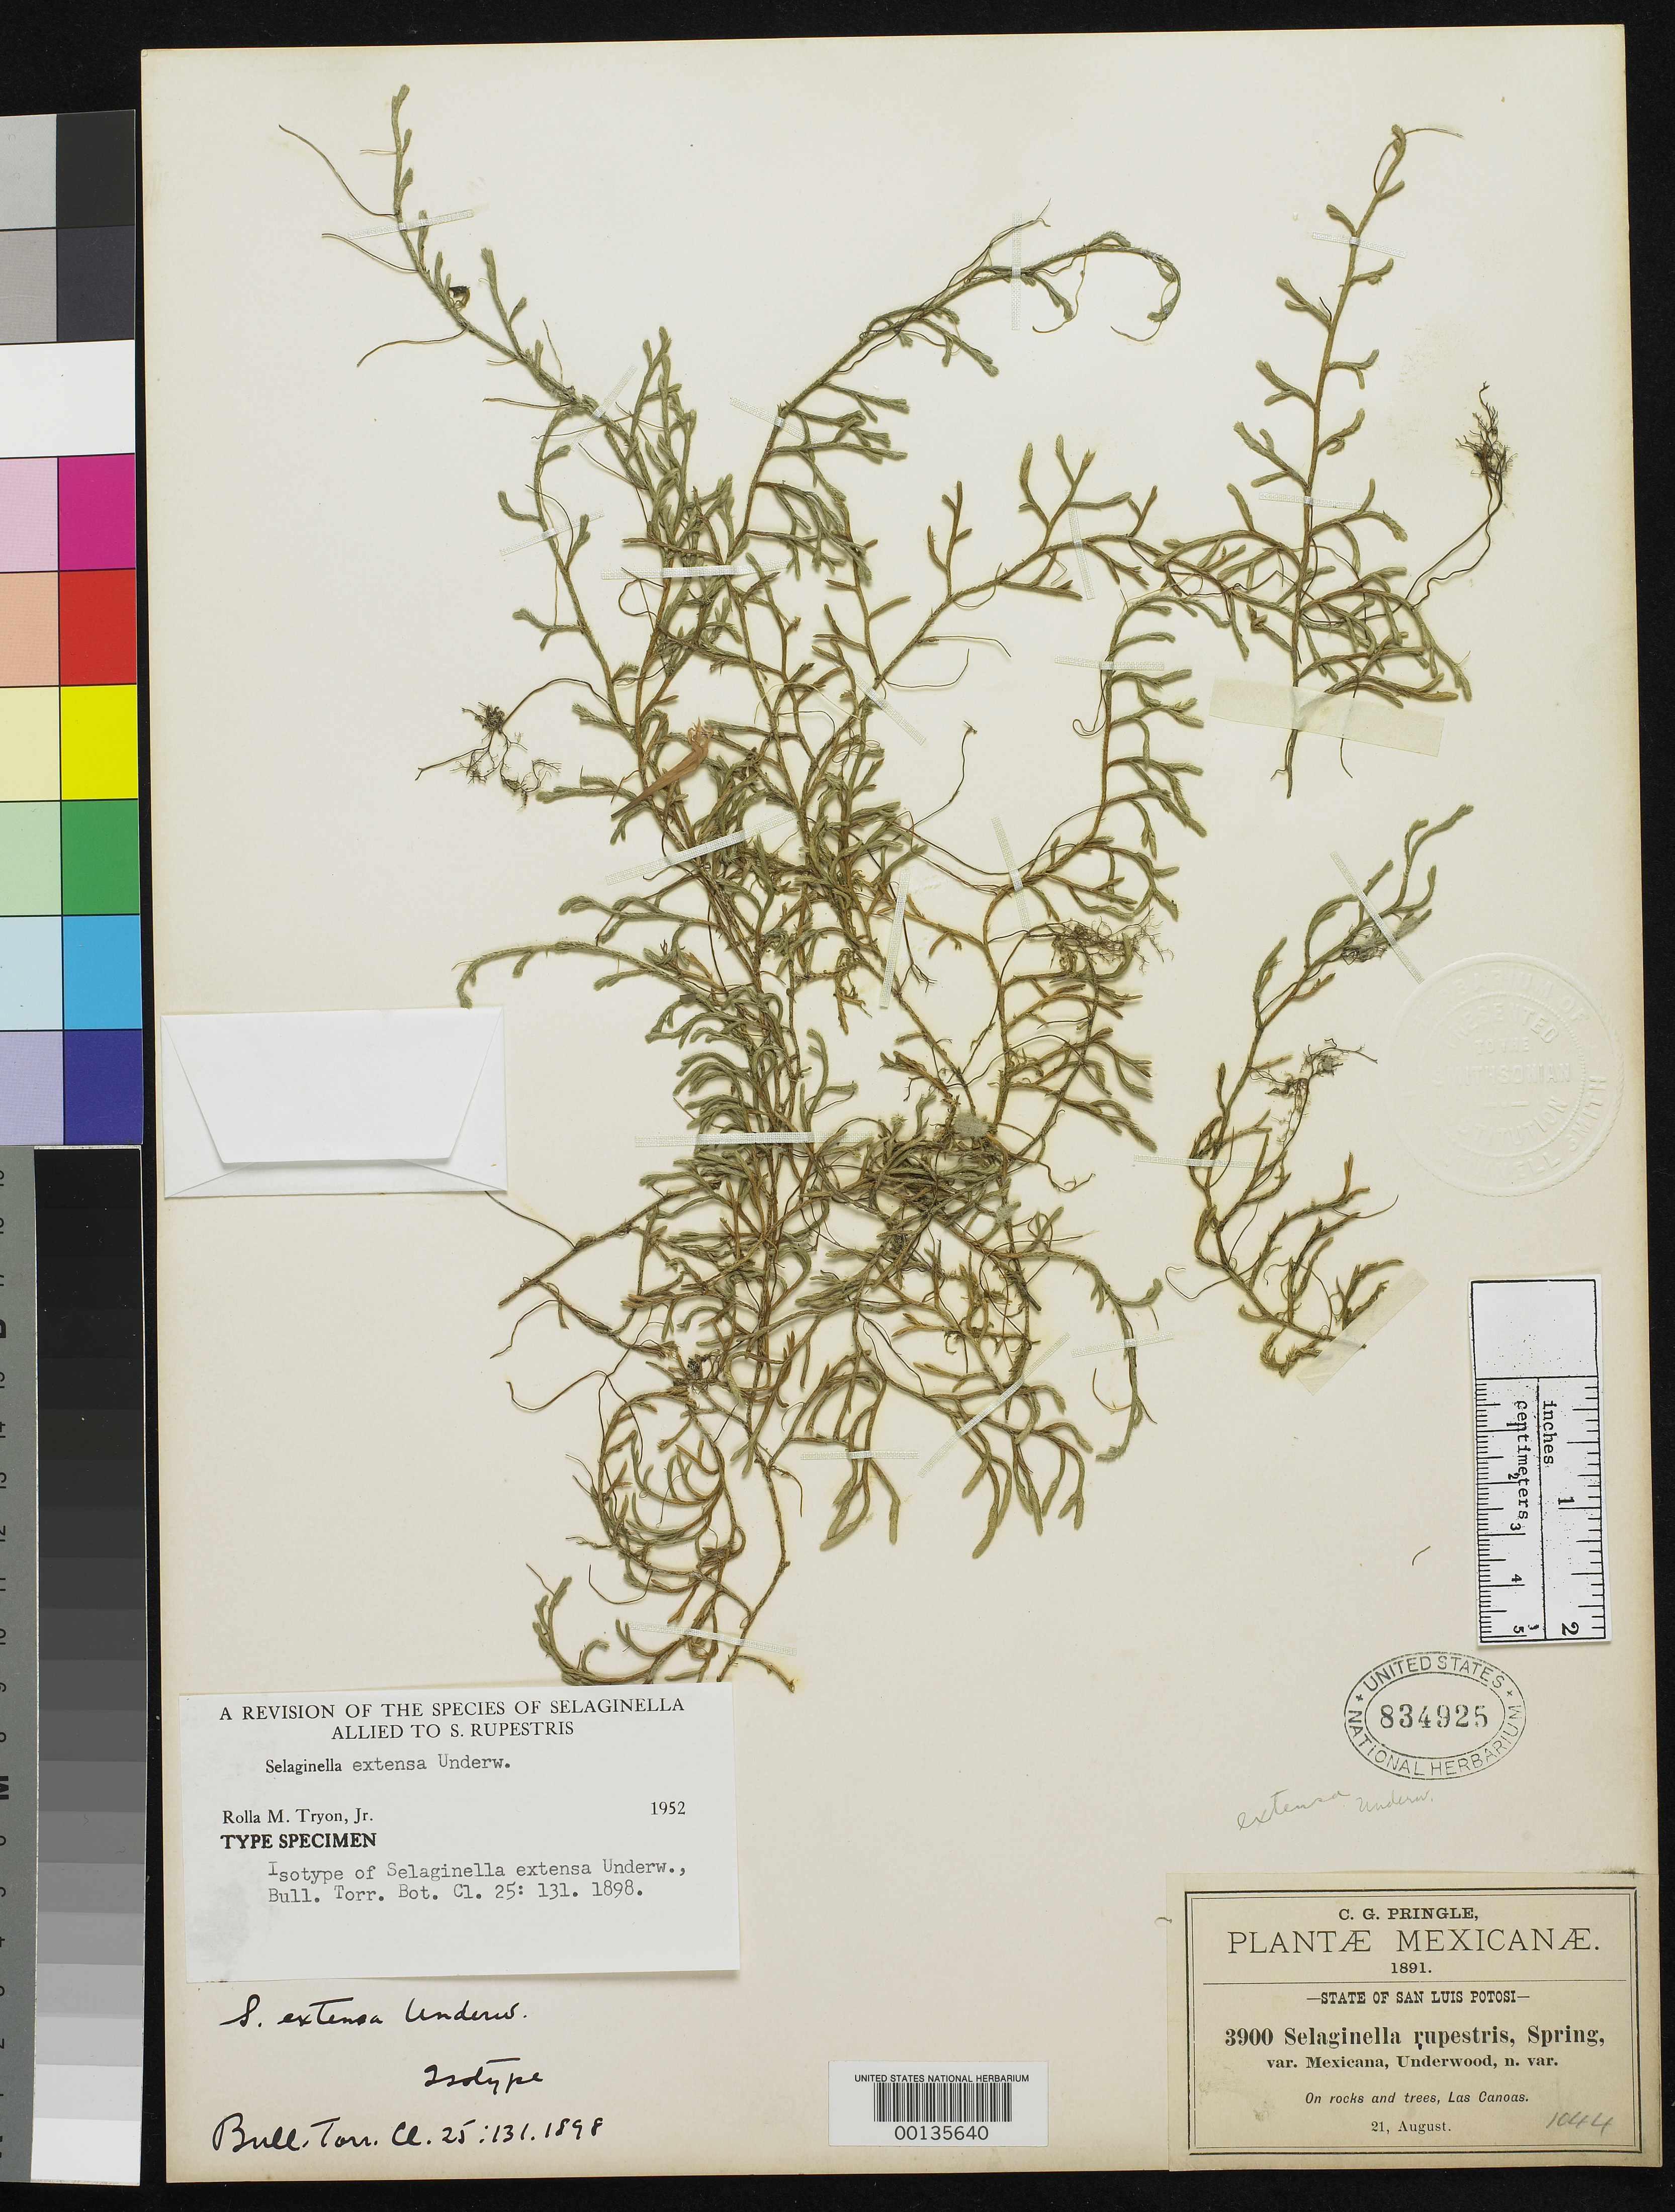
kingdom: Plantae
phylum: Tracheophyta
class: Lycopodiopsida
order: Selaginellales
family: Selaginellaceae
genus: Selaginella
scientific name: Selaginella extensa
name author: Underw.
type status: Isotype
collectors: C. G. Pringle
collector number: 3900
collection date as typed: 21 Aug 1891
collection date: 1891-08-21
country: Mexico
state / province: San Luis Potosi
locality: Las Canoas.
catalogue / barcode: US 834925